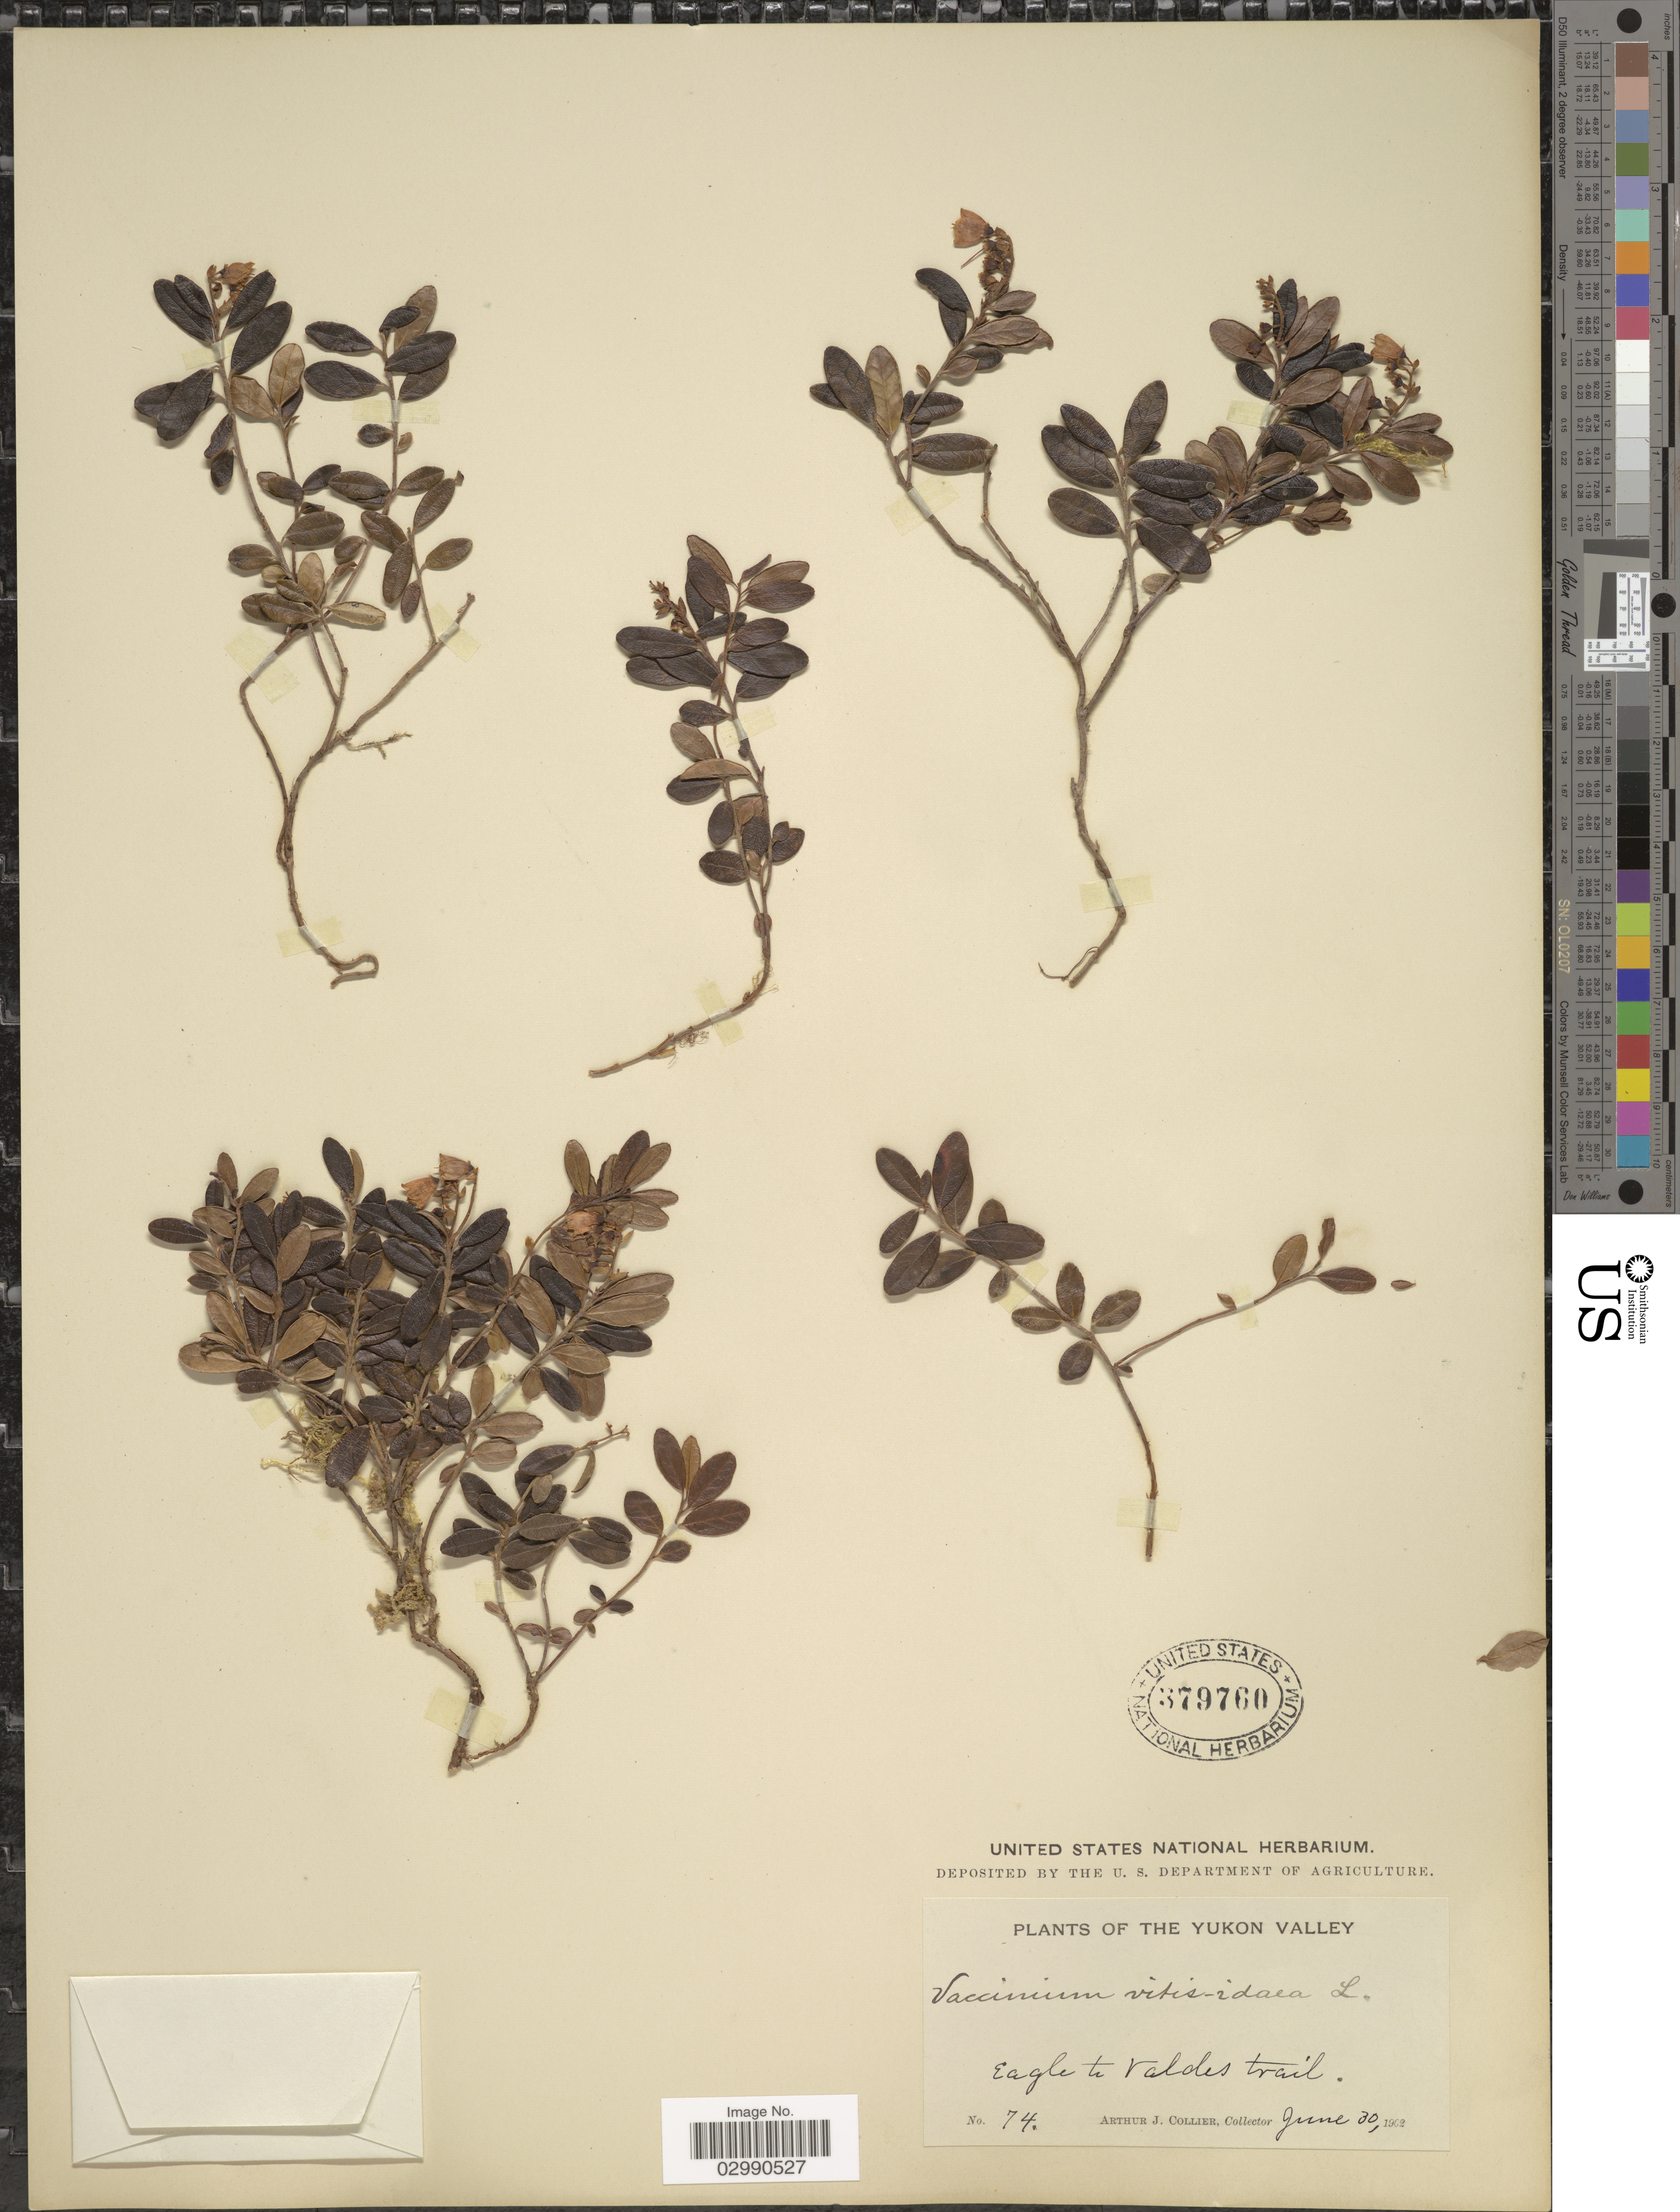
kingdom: Plantae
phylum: Tracheophyta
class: Magnoliopsida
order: Ericales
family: Ericaceae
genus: Vaccinium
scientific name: Vaccinium vitis-idaea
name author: L.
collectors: A. Collier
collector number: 74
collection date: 1902-06-30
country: United States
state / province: Alaska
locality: Yukon Valley. Eagle to Valdes trail.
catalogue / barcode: US 379760